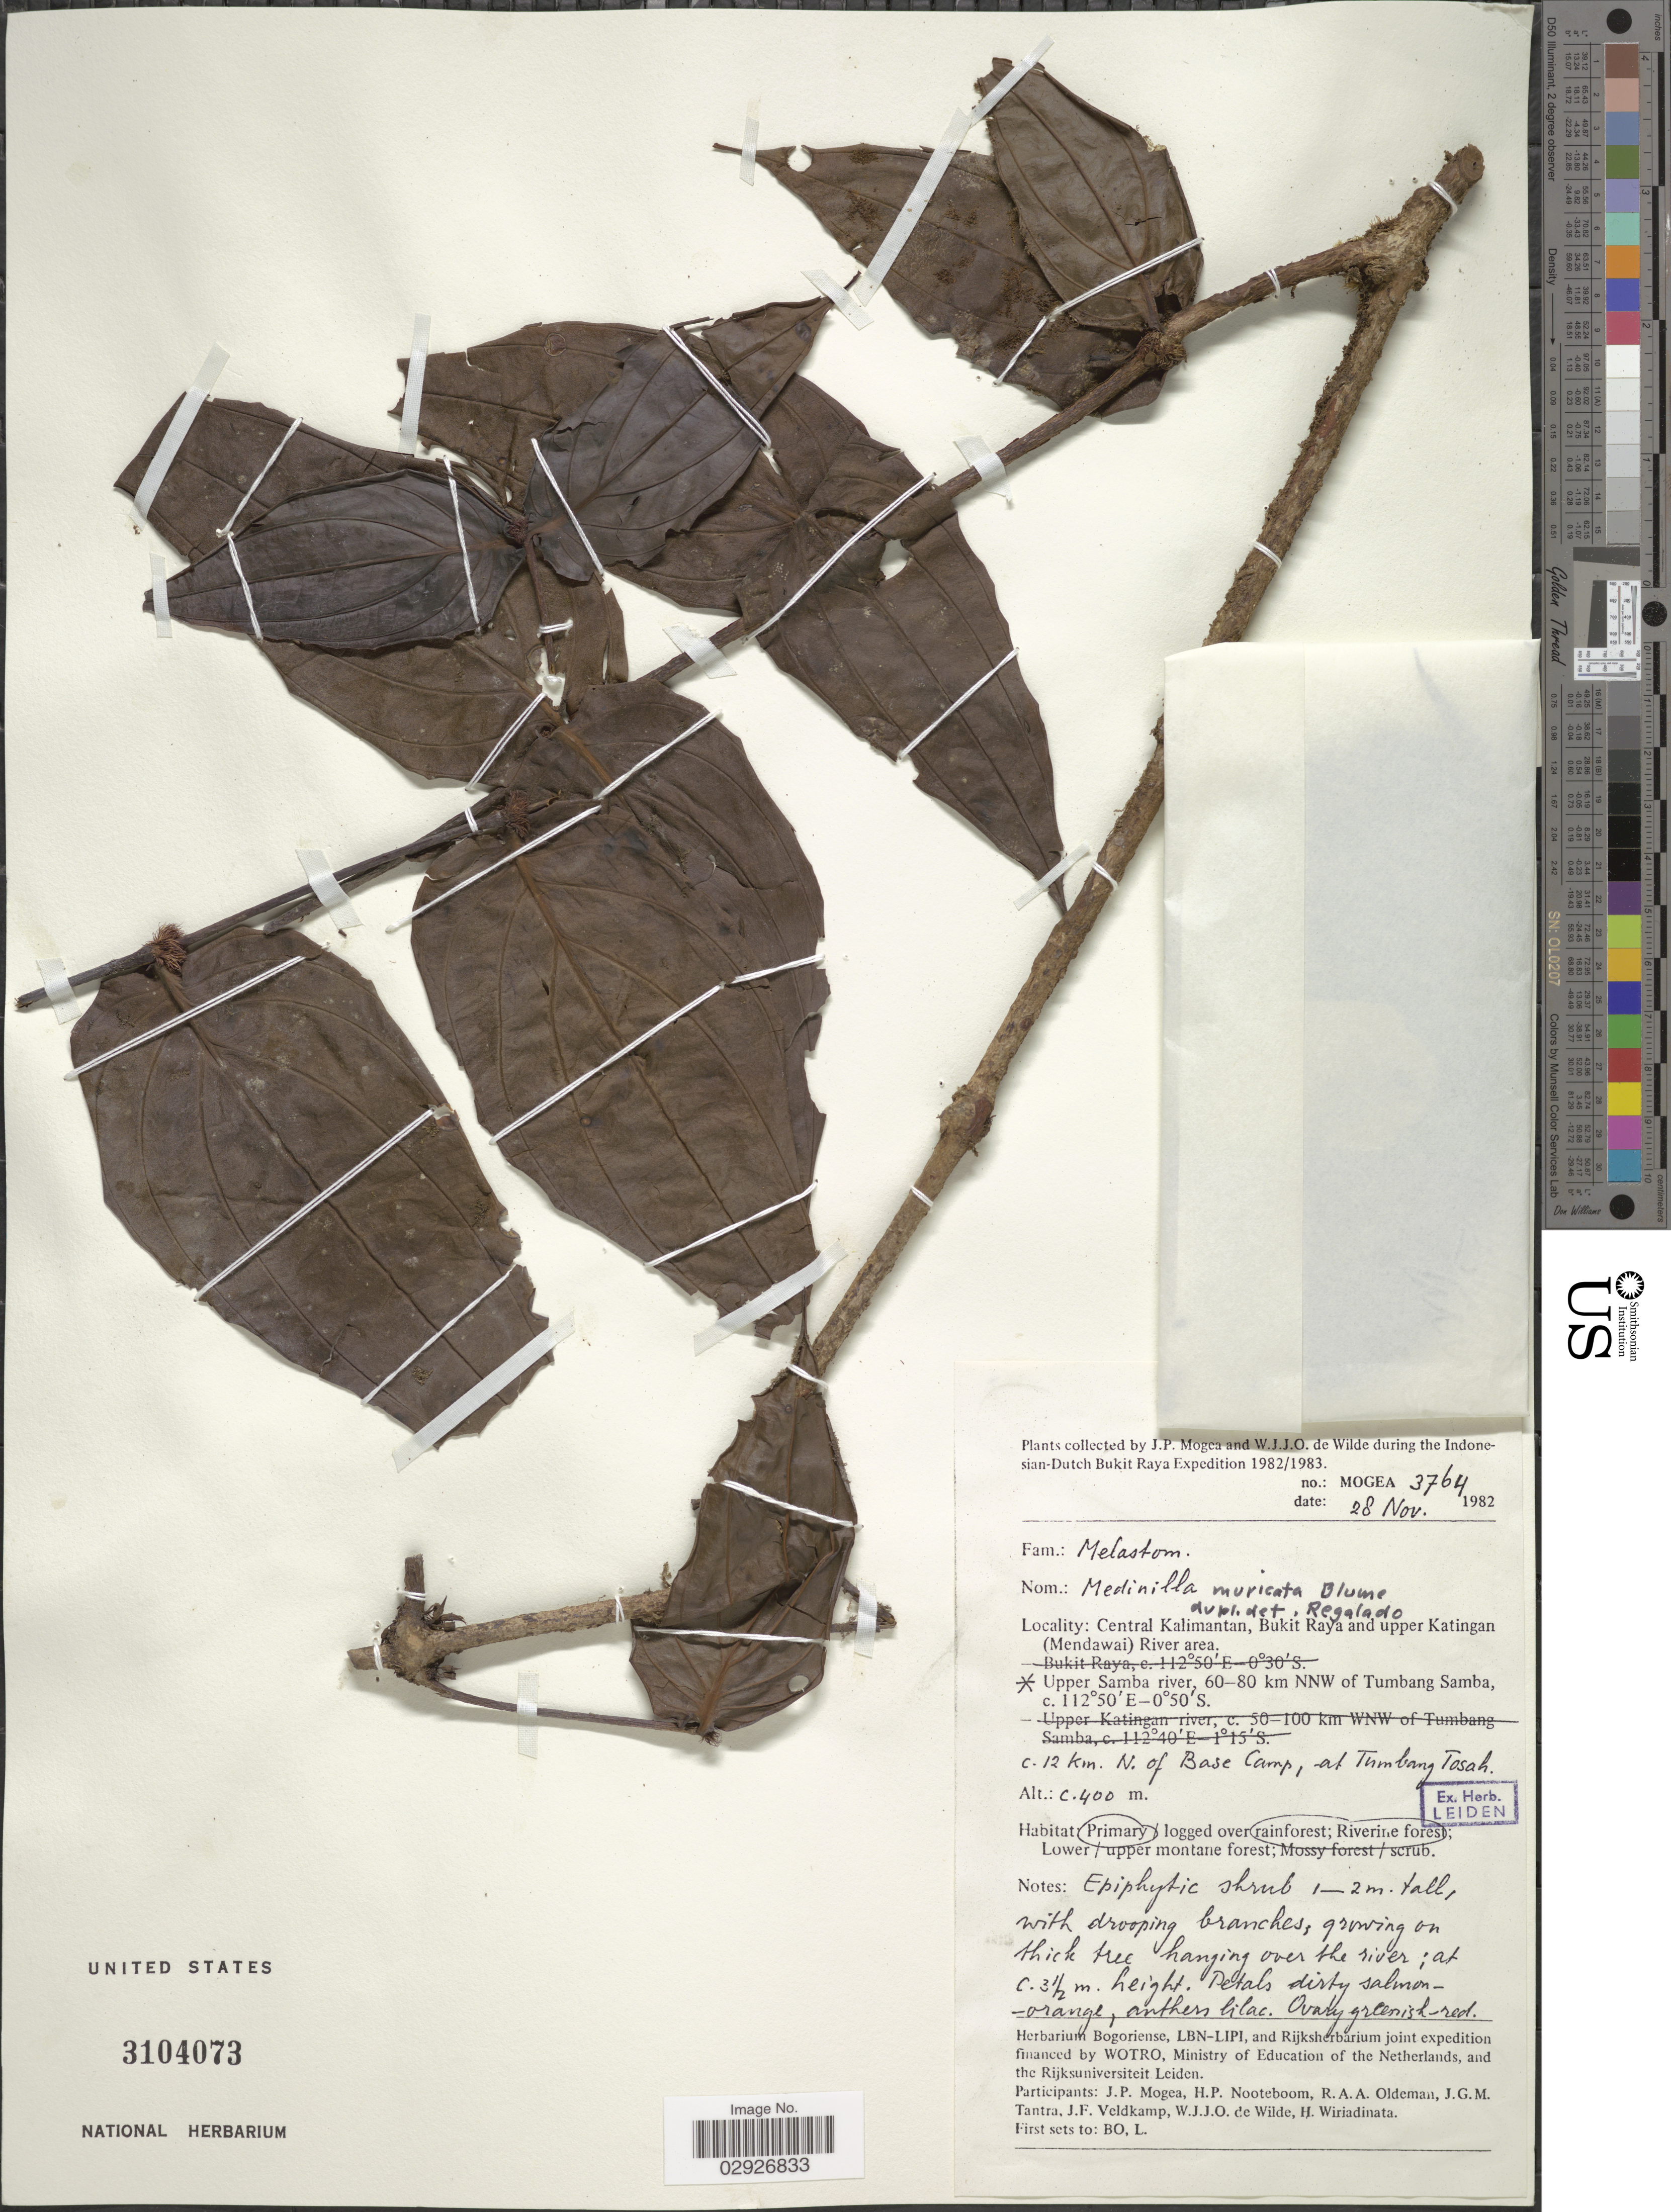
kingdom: Plantae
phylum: Tracheophyta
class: Magnoliopsida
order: Myrtales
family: Melastomataceae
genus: Medinilla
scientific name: Medinilla muricata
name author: Blume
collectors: J. Mogea & W. J. de Wilde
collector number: MOGEA3764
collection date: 1982-11-28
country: Indonesia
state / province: Kalimantan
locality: Indonesian-Dutch Bukit Raya. Central Kalimantan, Bukit Raya and upper Katingan (Mendawai) River area. Upper Samba river, 60-80 km NNW of Tumbang Samba. C. 12 km. N. of Base Camp, at Tumbang Tosah.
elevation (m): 400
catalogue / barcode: US 3104073